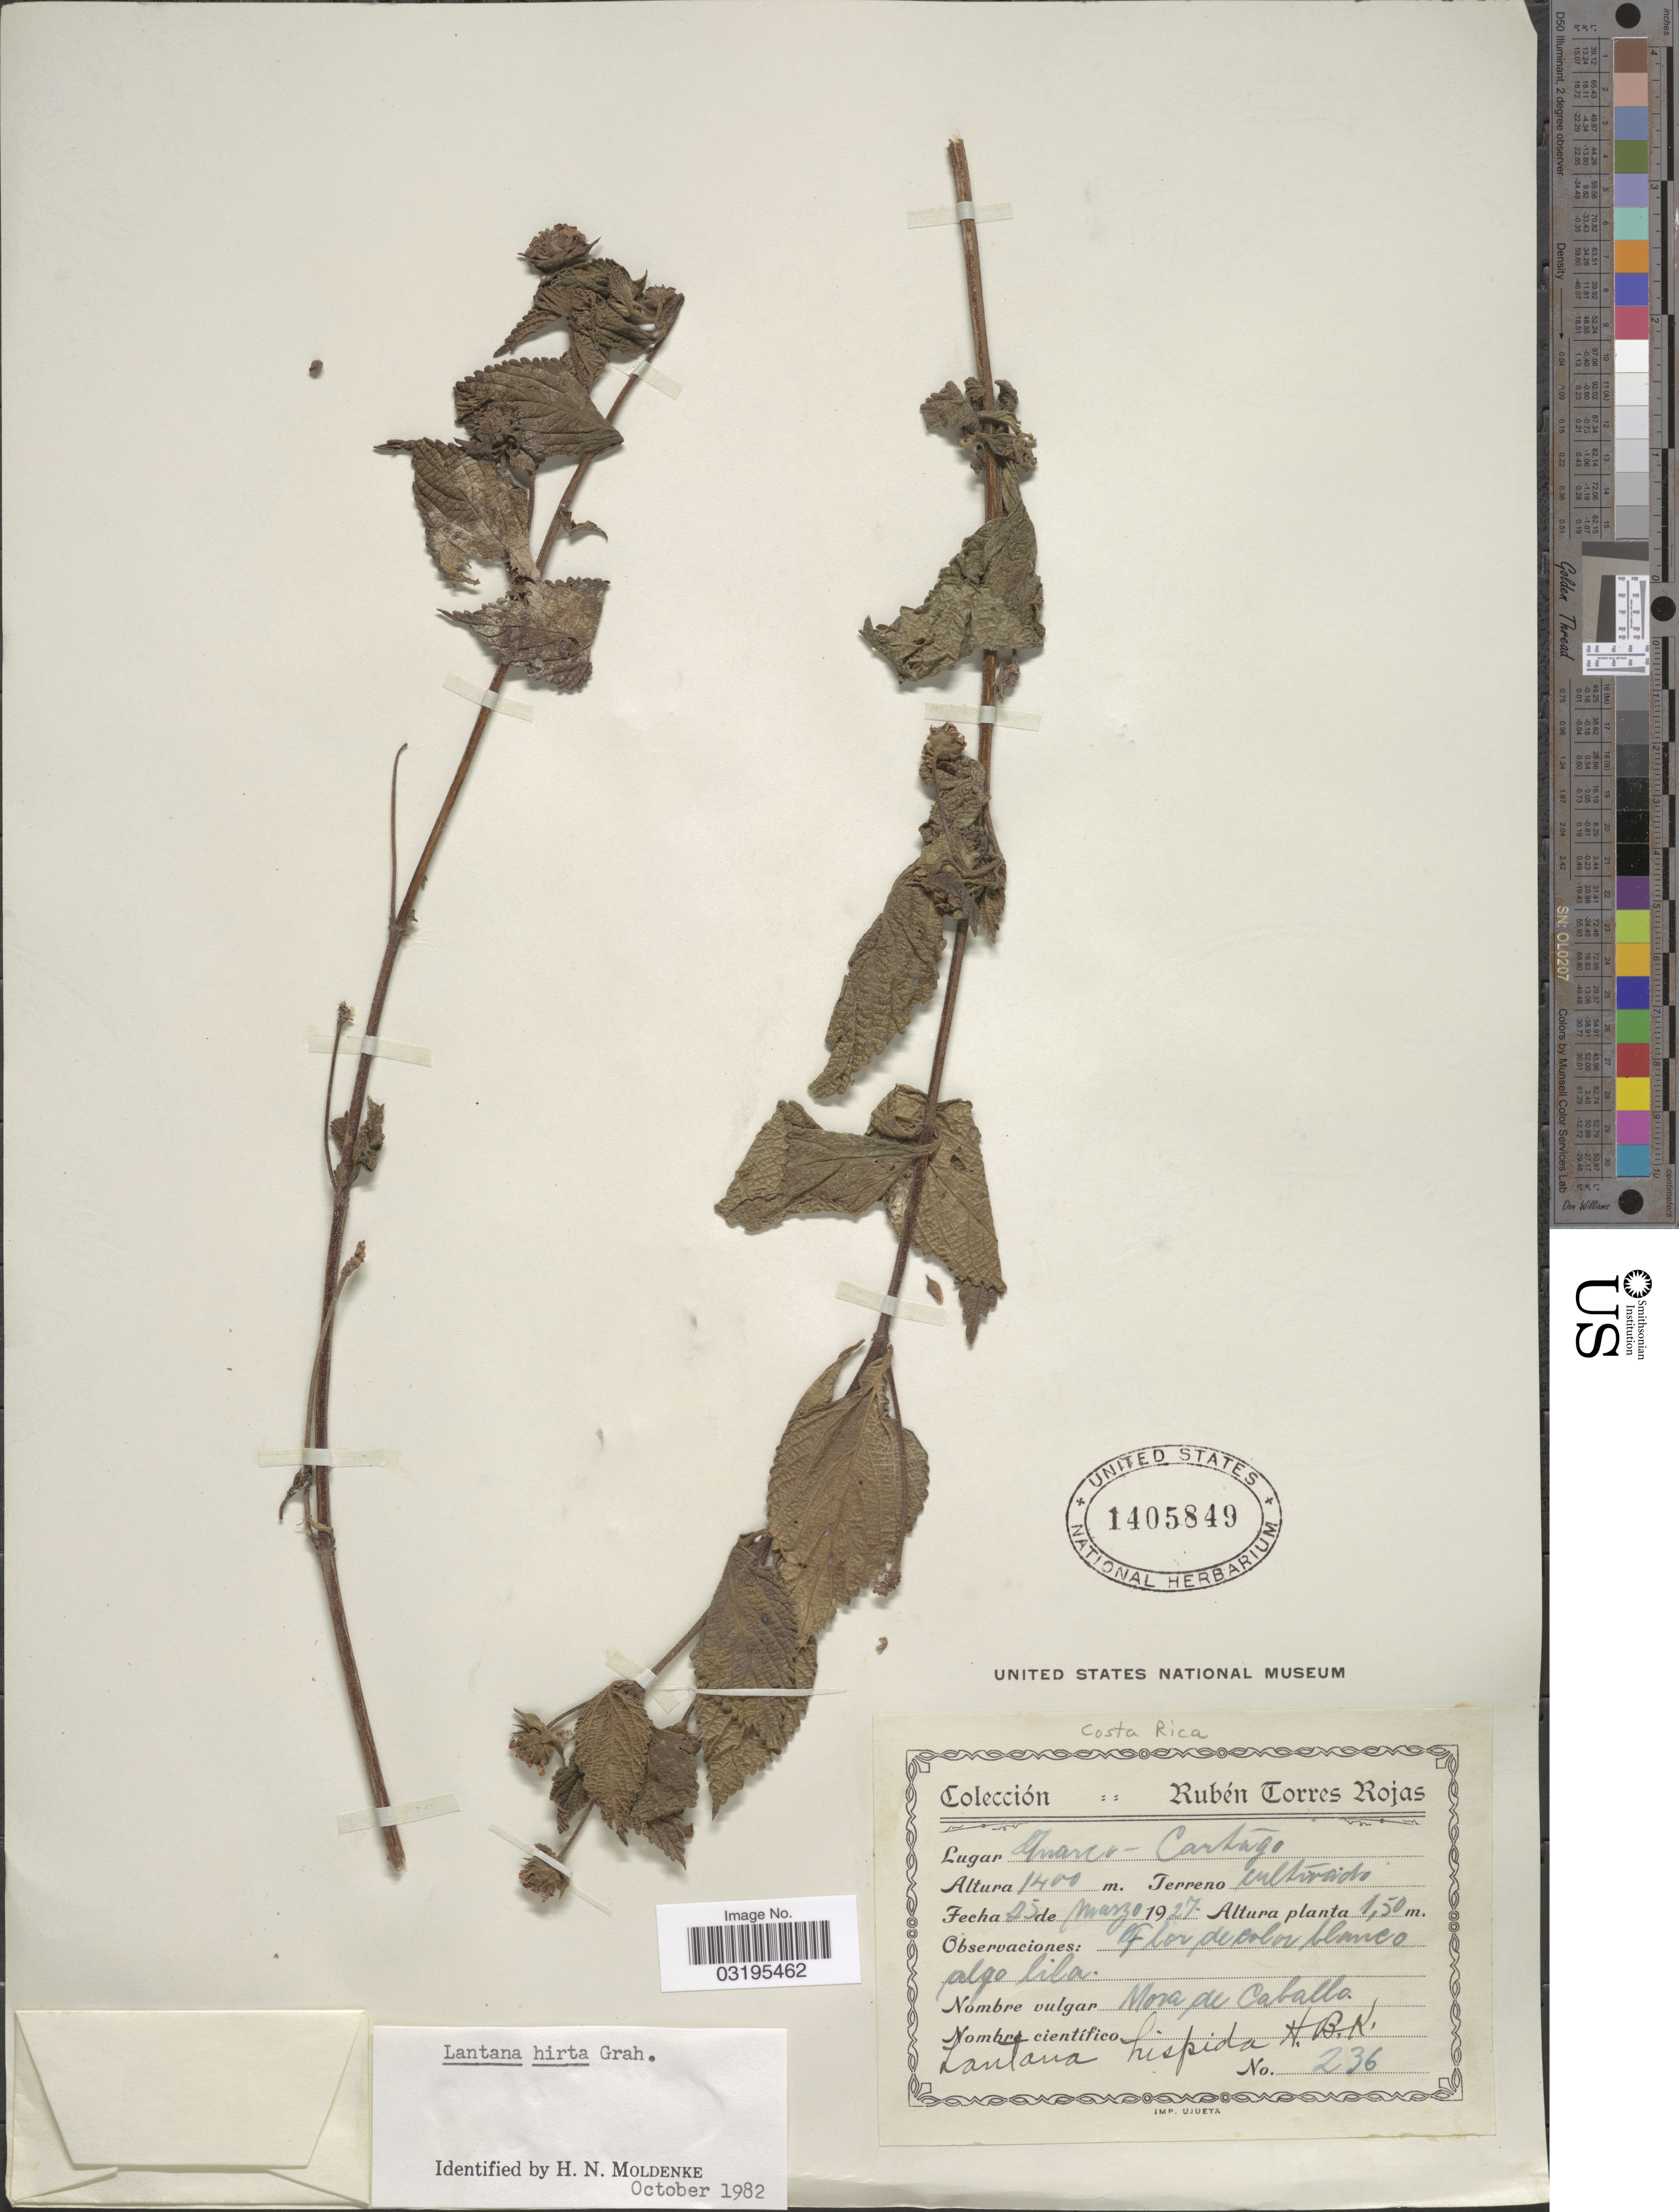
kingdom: Plantae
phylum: Tracheophyta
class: Magnoliopsida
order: Lamiales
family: Verbenaceae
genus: Lantana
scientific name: Lantana hirta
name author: Graham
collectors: R. Torres Rojas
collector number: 236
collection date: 1927-03-25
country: Costa Rica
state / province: Cartago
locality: Guarco.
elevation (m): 1400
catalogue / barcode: US 1405849